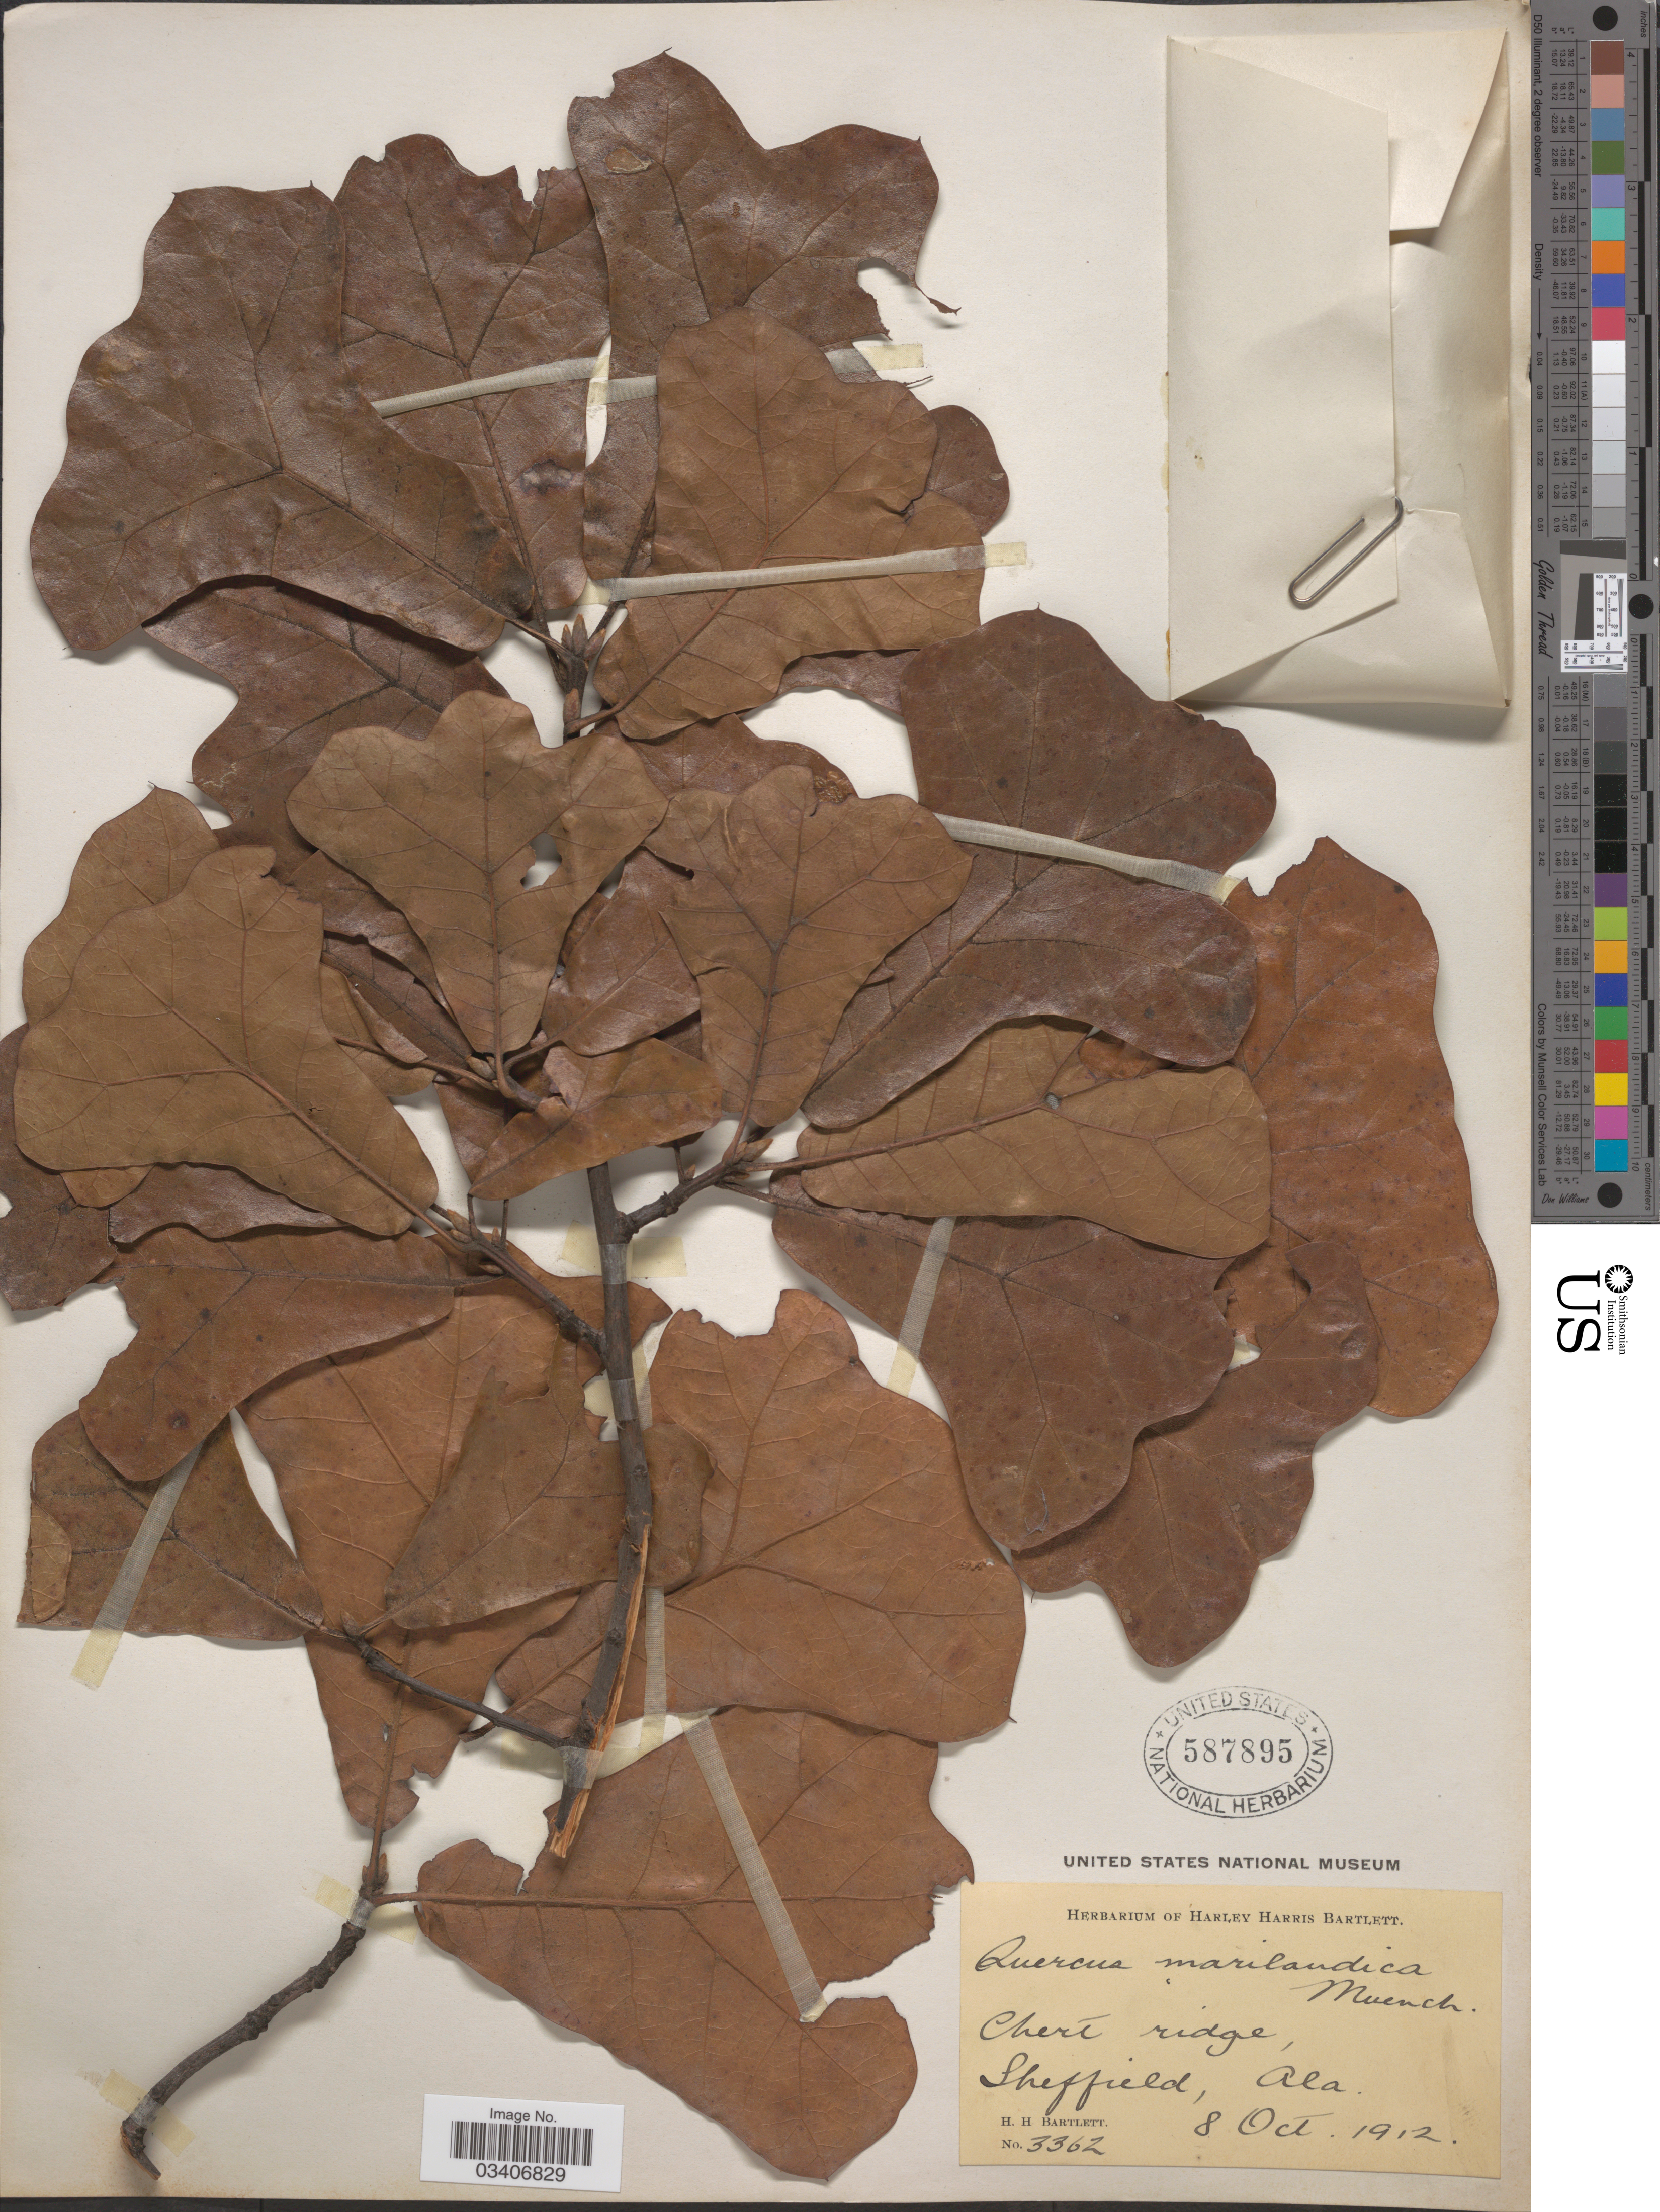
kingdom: Plantae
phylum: Tracheophyta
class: Magnoliopsida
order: Fagales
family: Fagaceae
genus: Quercus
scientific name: Quercus marilandica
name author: (L.) Münchh.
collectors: H. H. Bartlett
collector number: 3362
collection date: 1912-10-08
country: United States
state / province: Alabama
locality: Chert ridge. Sheffield.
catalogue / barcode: US 587895